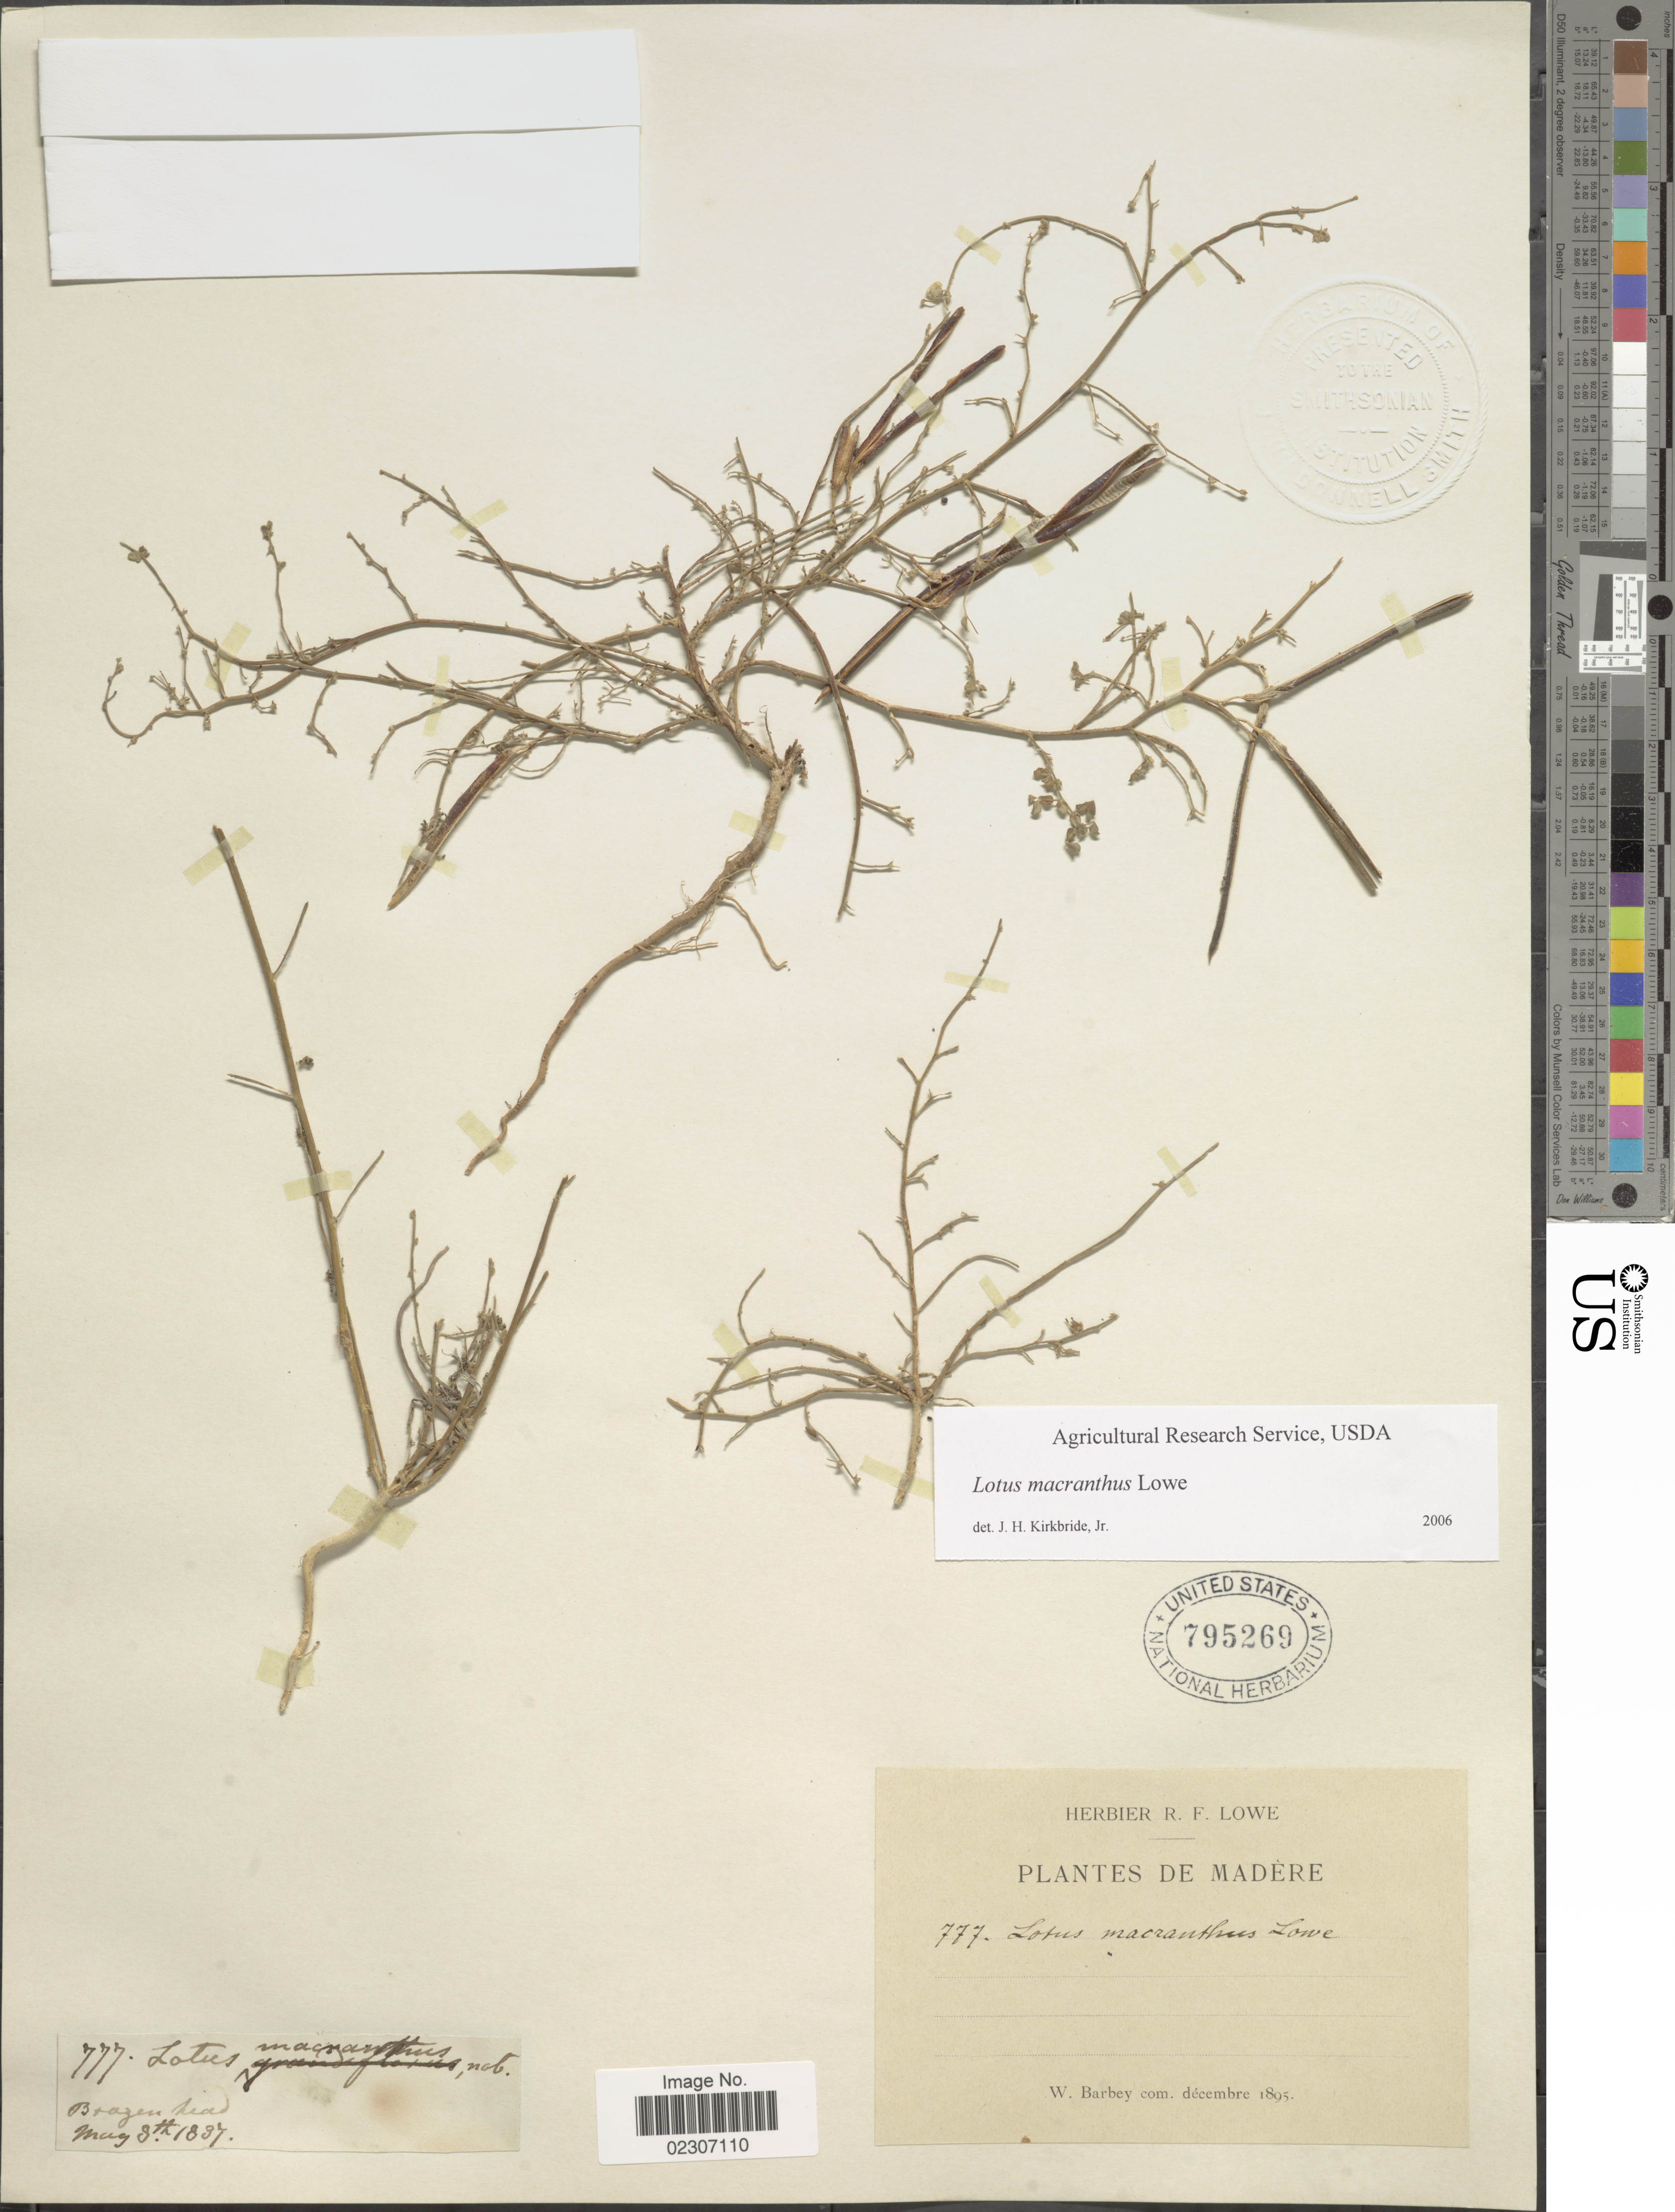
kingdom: Plantae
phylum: Tracheophyta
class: Magnoliopsida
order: Fabales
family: Fabaceae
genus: Lotus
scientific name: Lotus macranthus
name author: Lowe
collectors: W. Barbey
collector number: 777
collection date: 1837-05-08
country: Portugal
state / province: Madeira (Aut. Reg.)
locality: Madere.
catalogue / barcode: US 795269